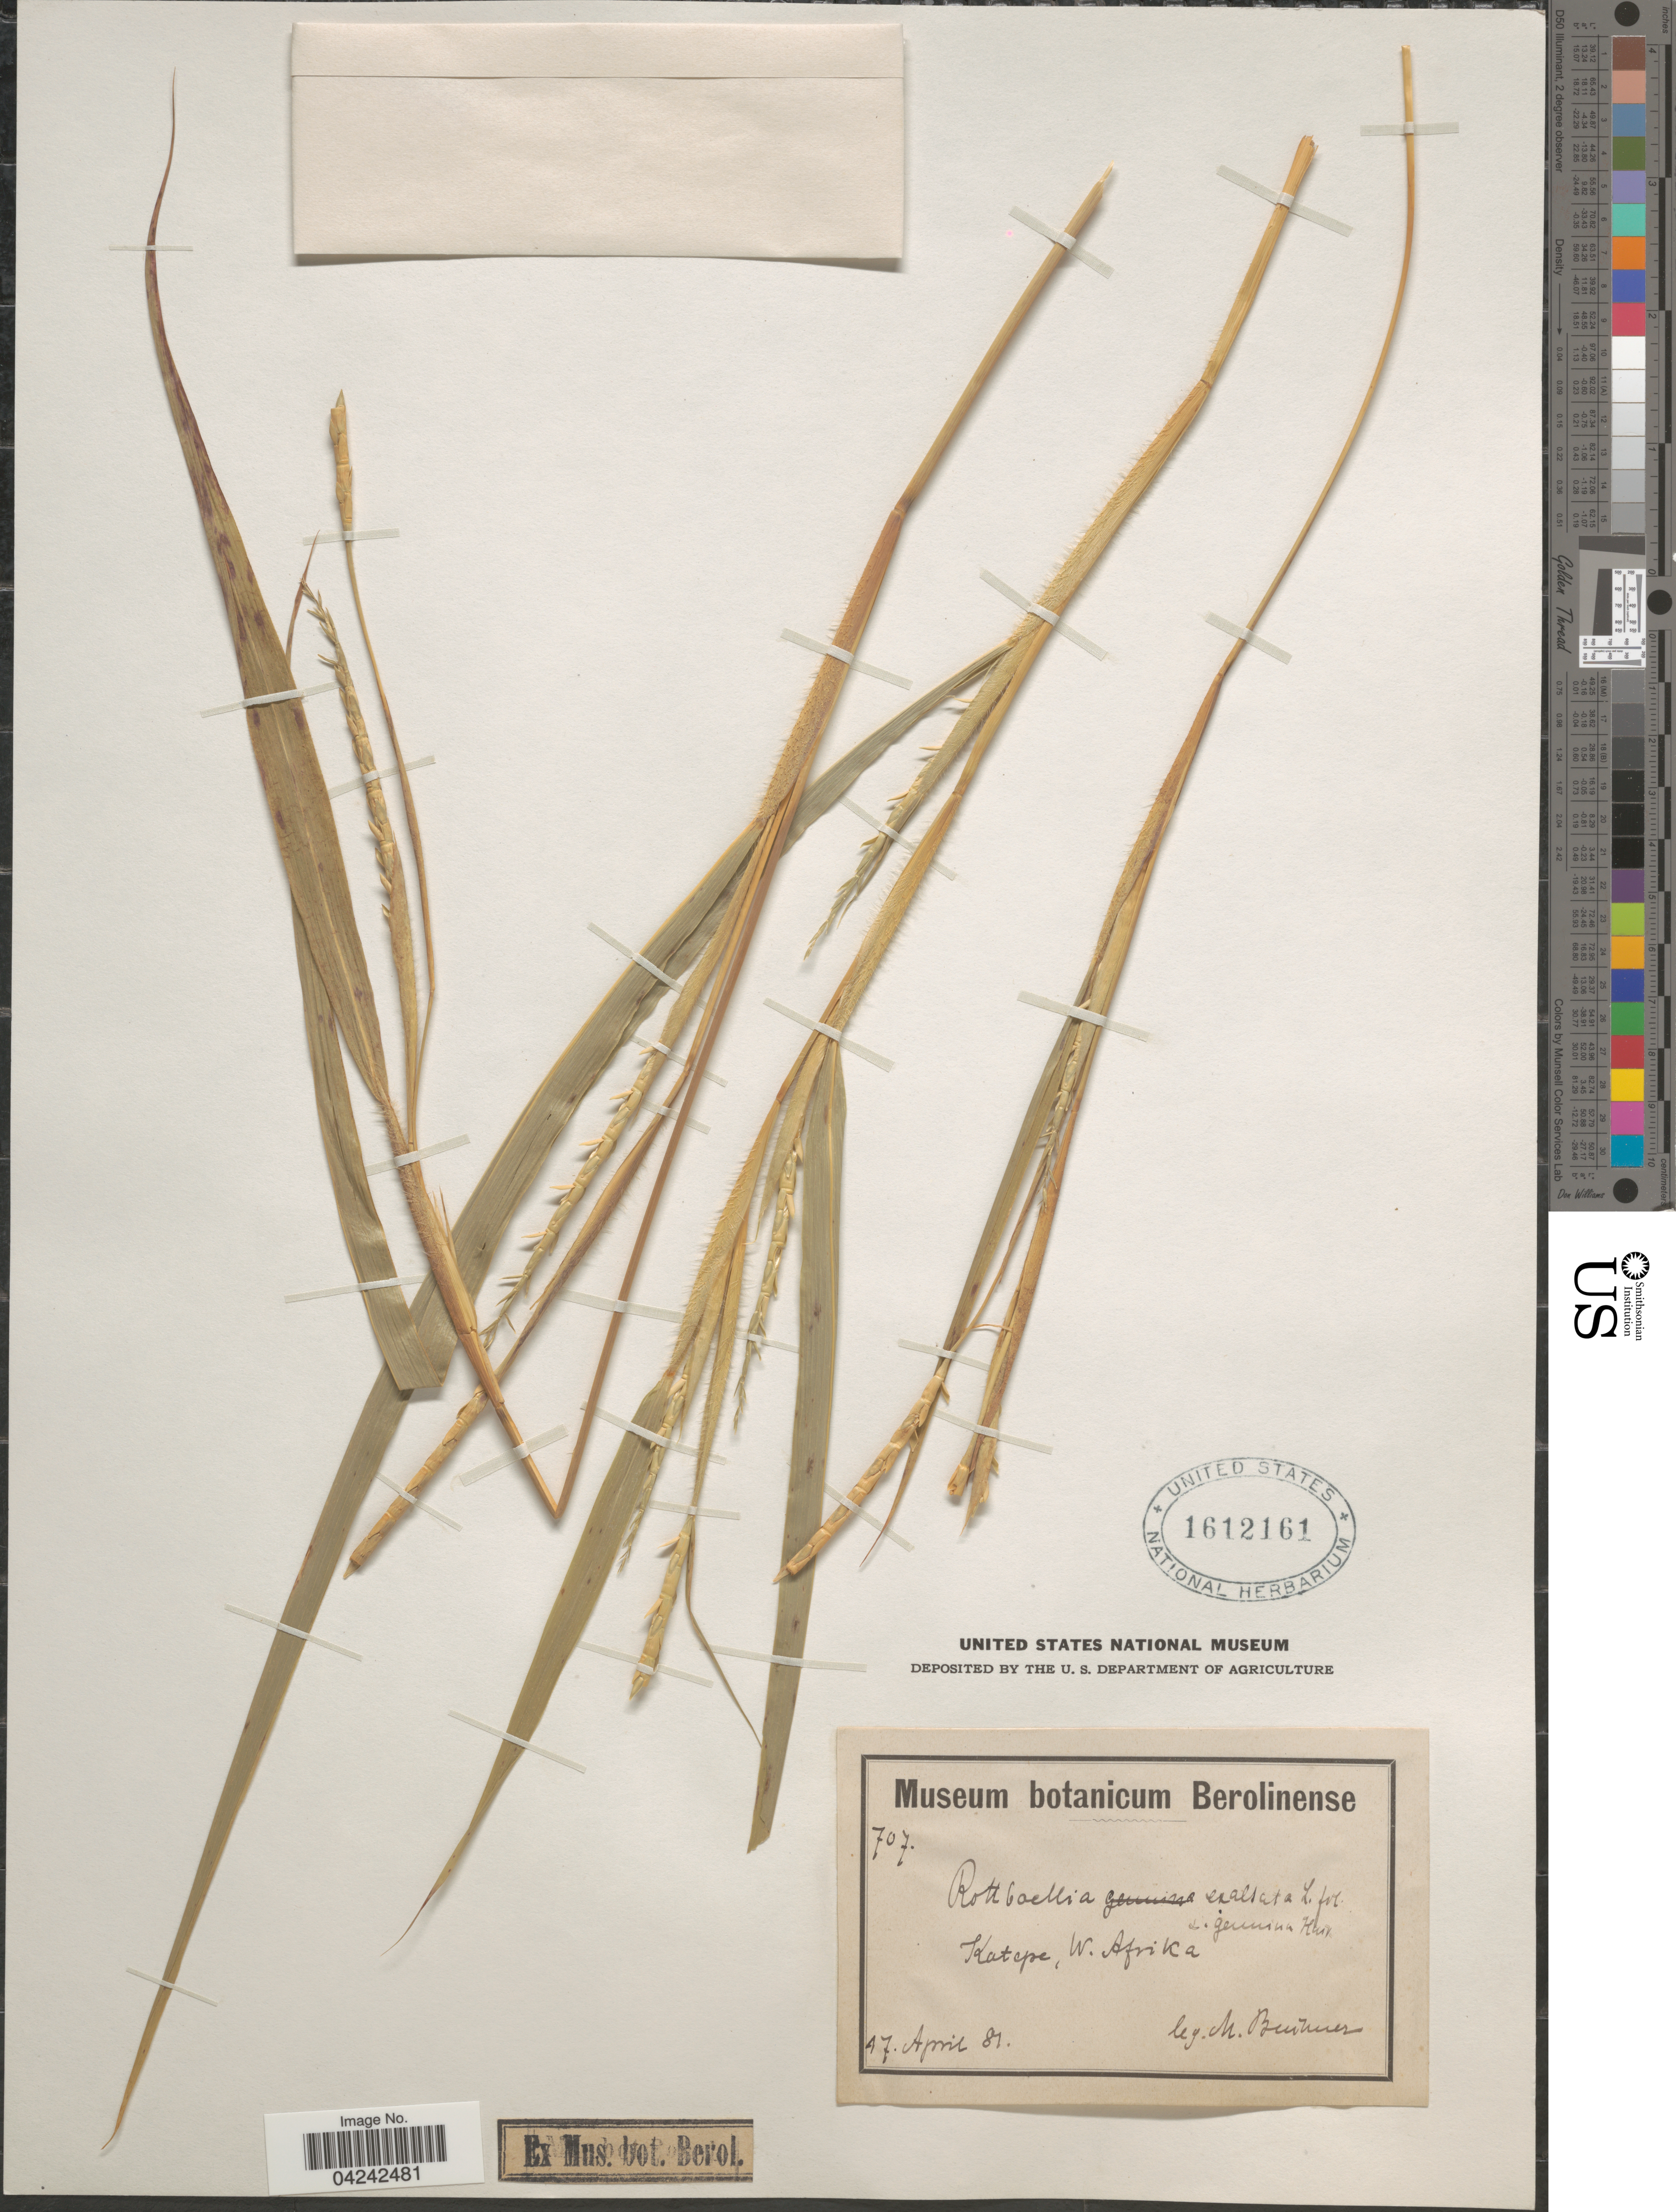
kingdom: Plantae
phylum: Tracheophyta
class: Liliopsida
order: Poales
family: Poaceae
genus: Rottboellia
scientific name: Rottboellia cochinchinensis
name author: (Lour.) Clayton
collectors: Brückner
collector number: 707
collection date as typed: Transcribed d/m/y: 17/4/81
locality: Katepe, W. Afrika.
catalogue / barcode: US 1612161